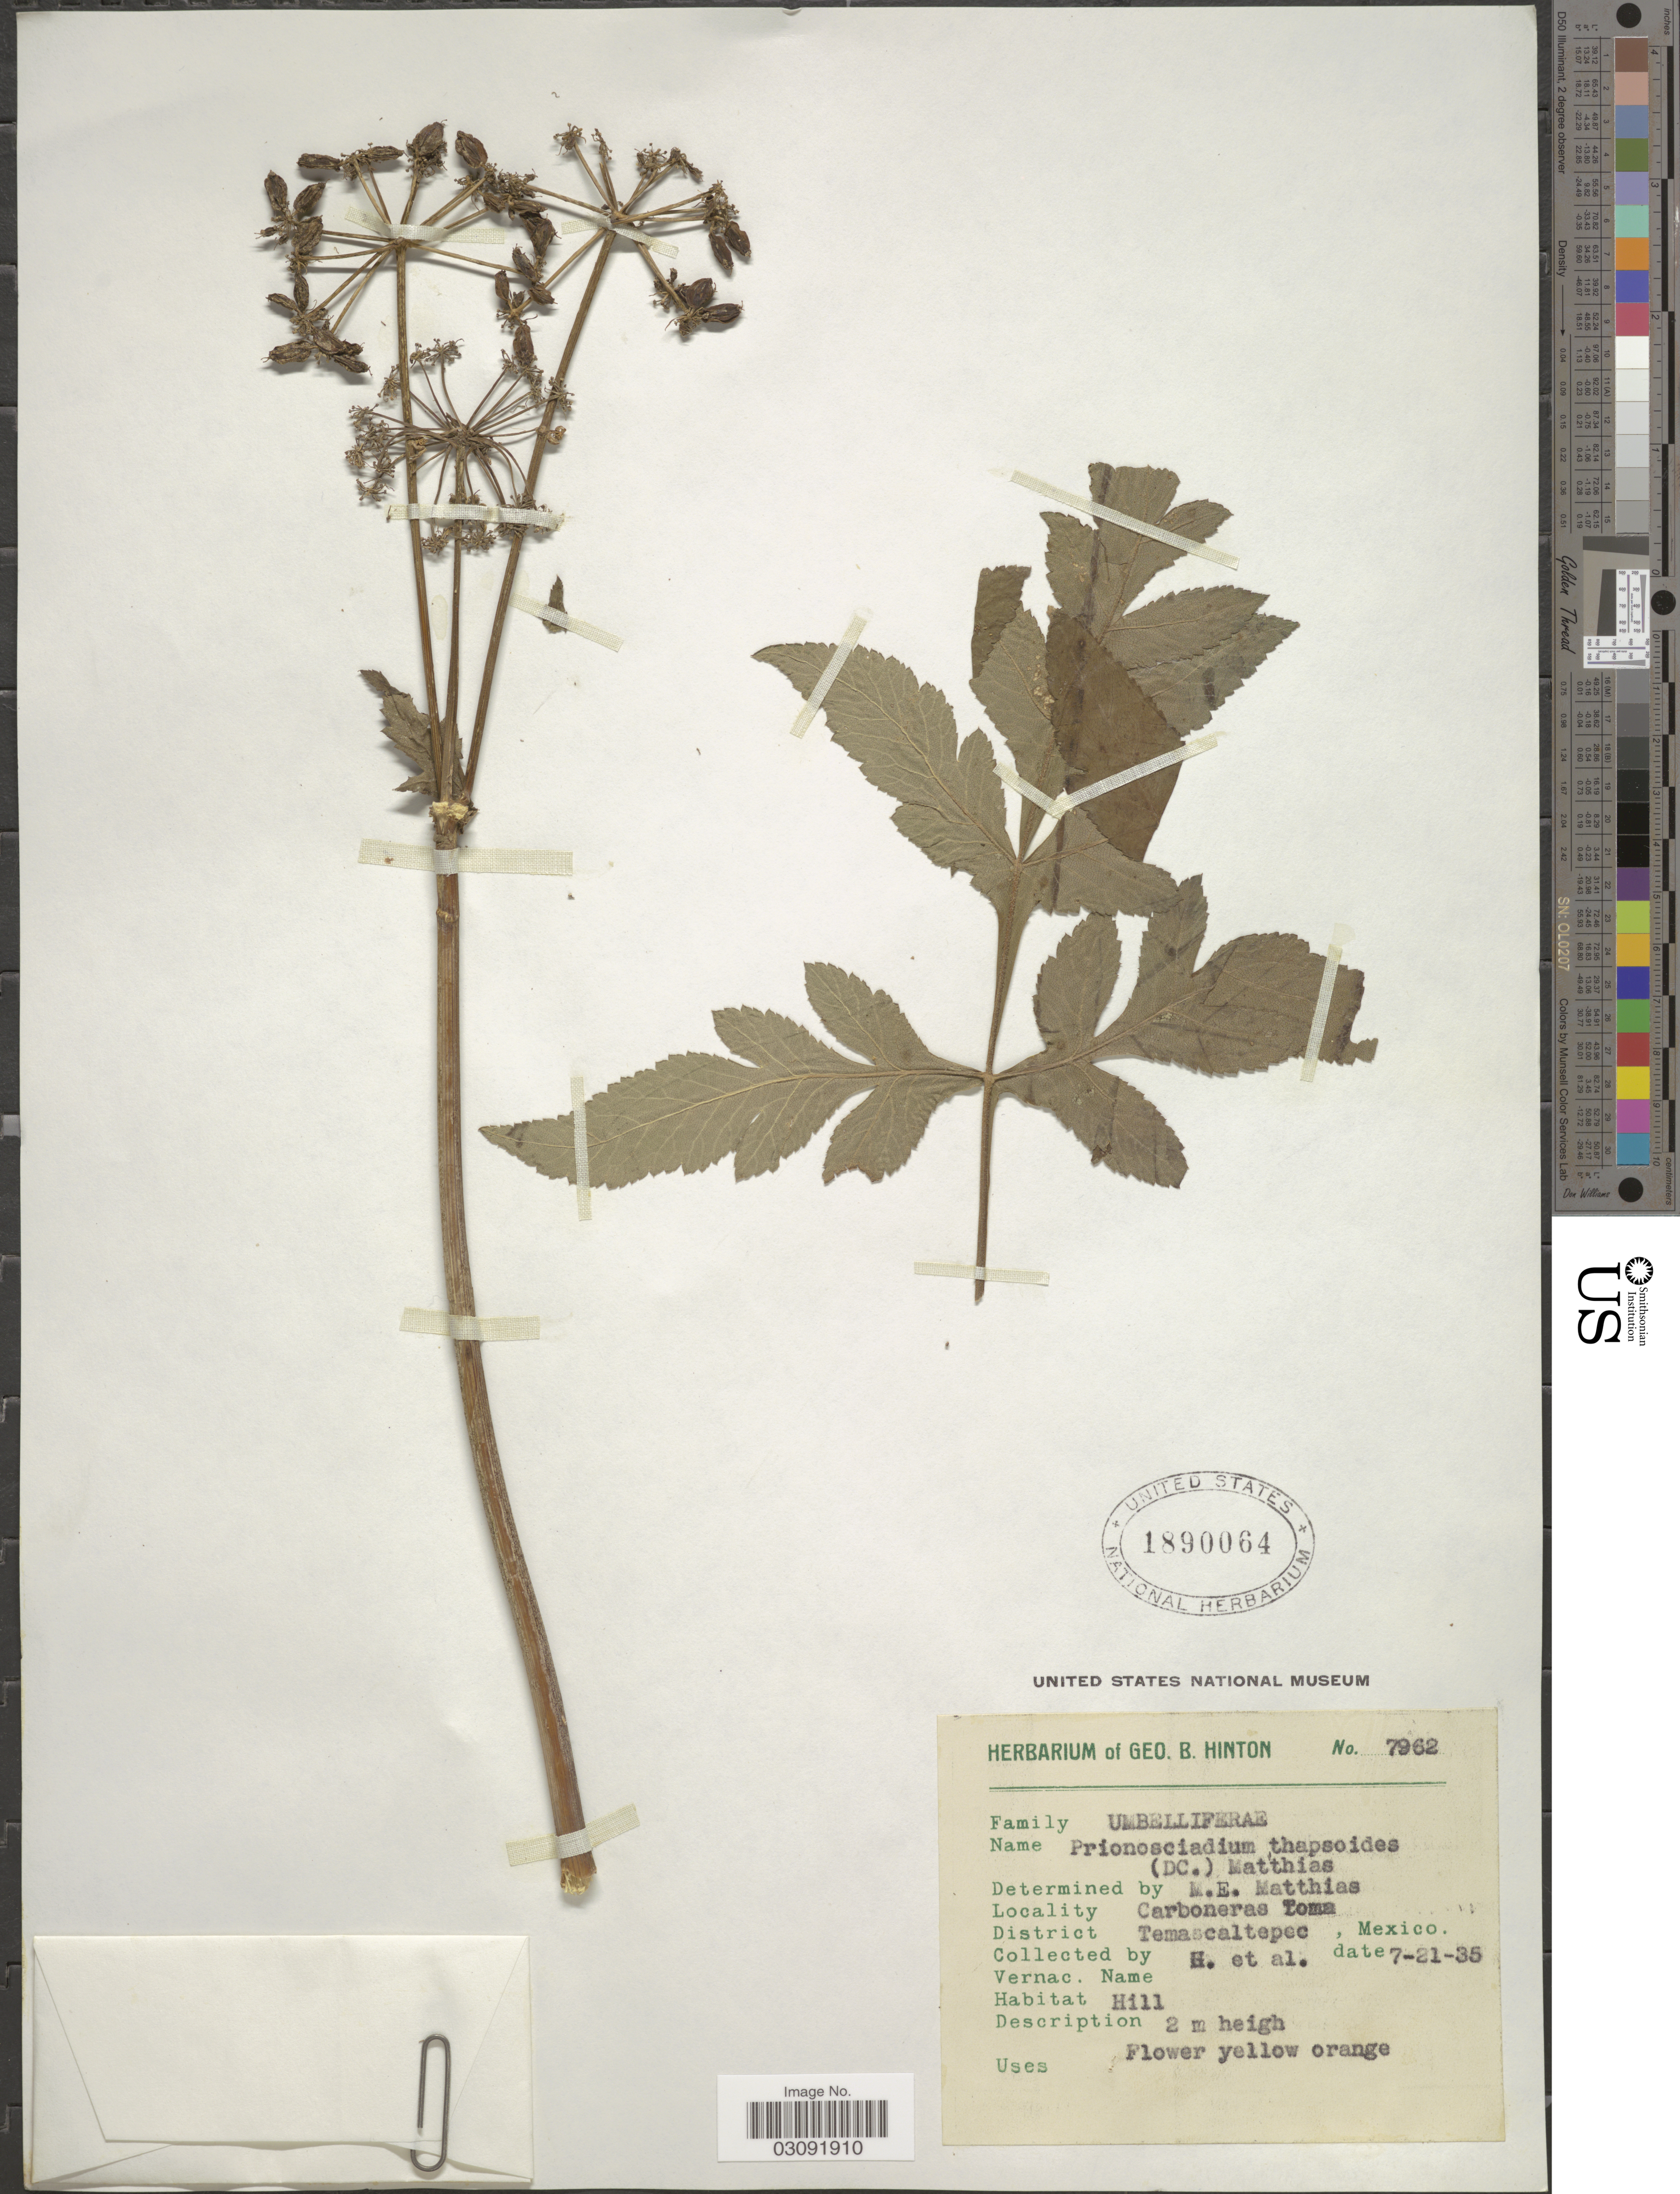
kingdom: Plantae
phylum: Tracheophyta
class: Magnoliopsida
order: Apiales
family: Apiaceae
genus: Prionosciadium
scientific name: Prionosciadium thapsoides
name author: (DC.)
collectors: G. B. Hinton & et al.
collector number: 7962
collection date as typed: Transcribed d/m/y: 21/7/35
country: Mexico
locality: Carboneras Toma. District Temascaltepec.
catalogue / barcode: US 1890064